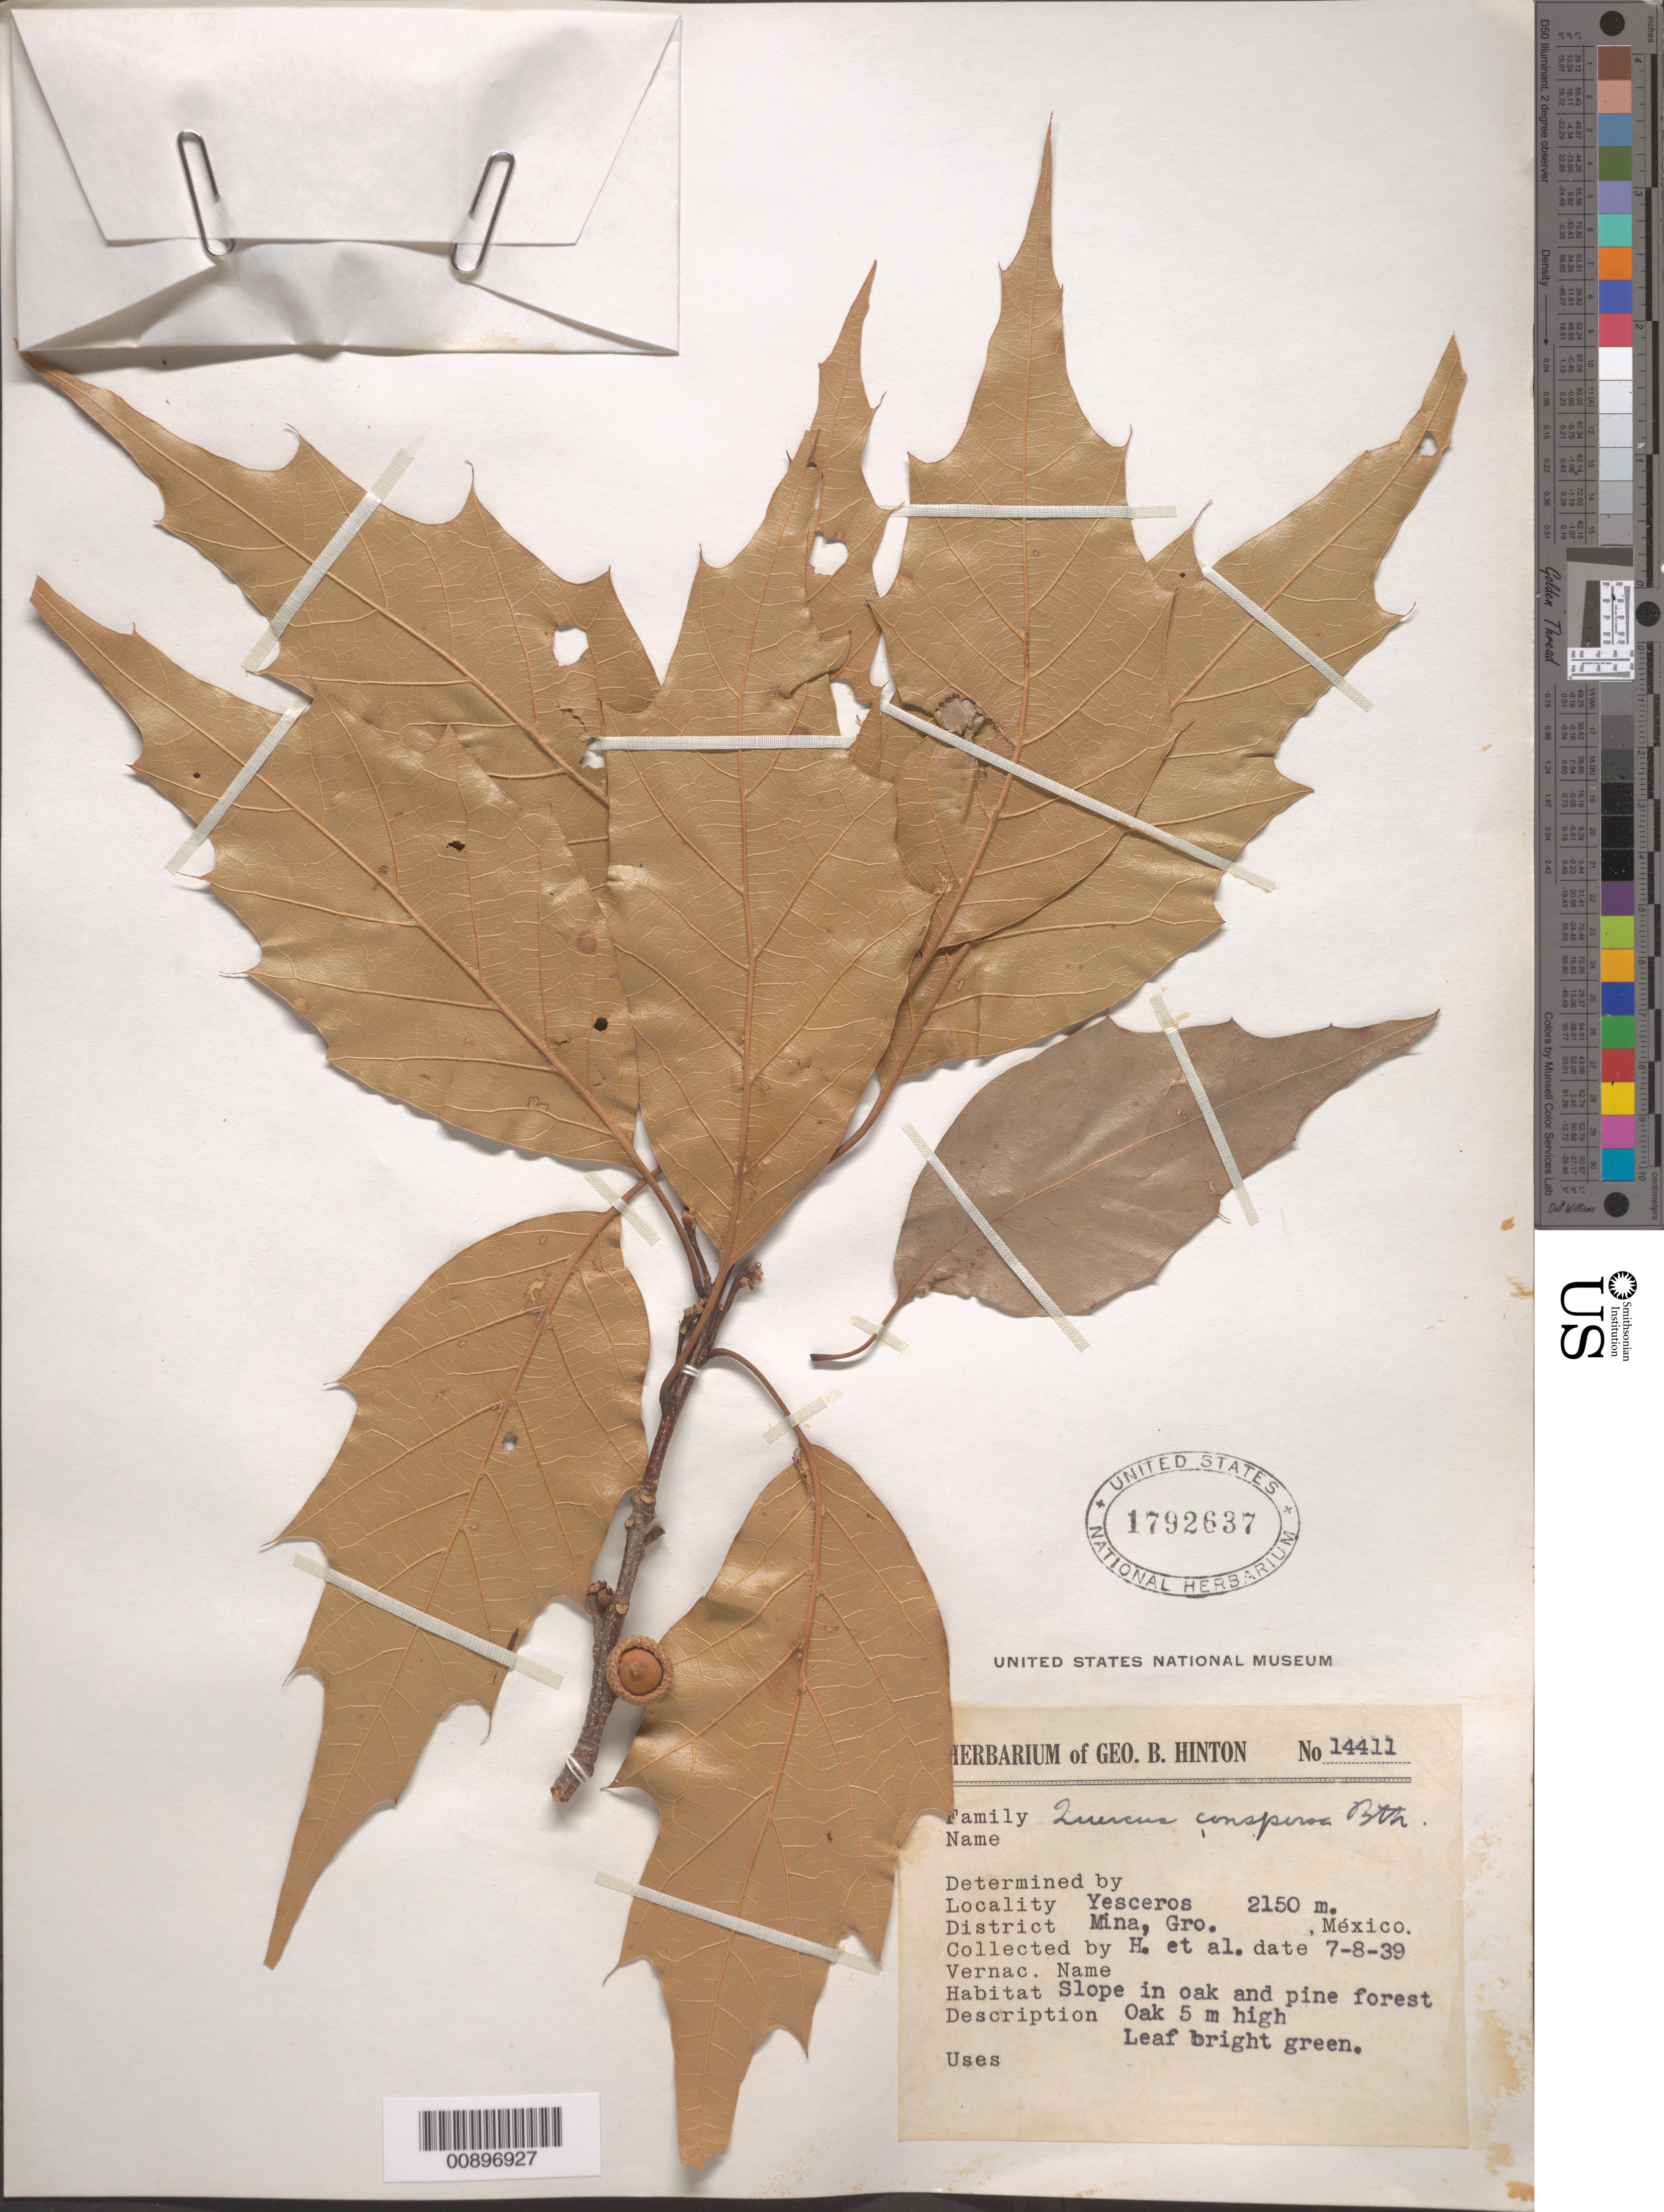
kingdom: Plantae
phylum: Tracheophyta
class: Magnoliopsida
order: Fagales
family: Fagaceae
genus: Quercus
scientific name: Quercus conspersa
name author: Benth.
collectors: G. B. Hinton & et al.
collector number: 14411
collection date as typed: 08 Jul 1939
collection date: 1939-07-08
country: Mexico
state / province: Guerrero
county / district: Mina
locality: Yesceros, District Mina, Guerrero.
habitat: Slope in oak and pine forest.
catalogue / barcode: US 1792637